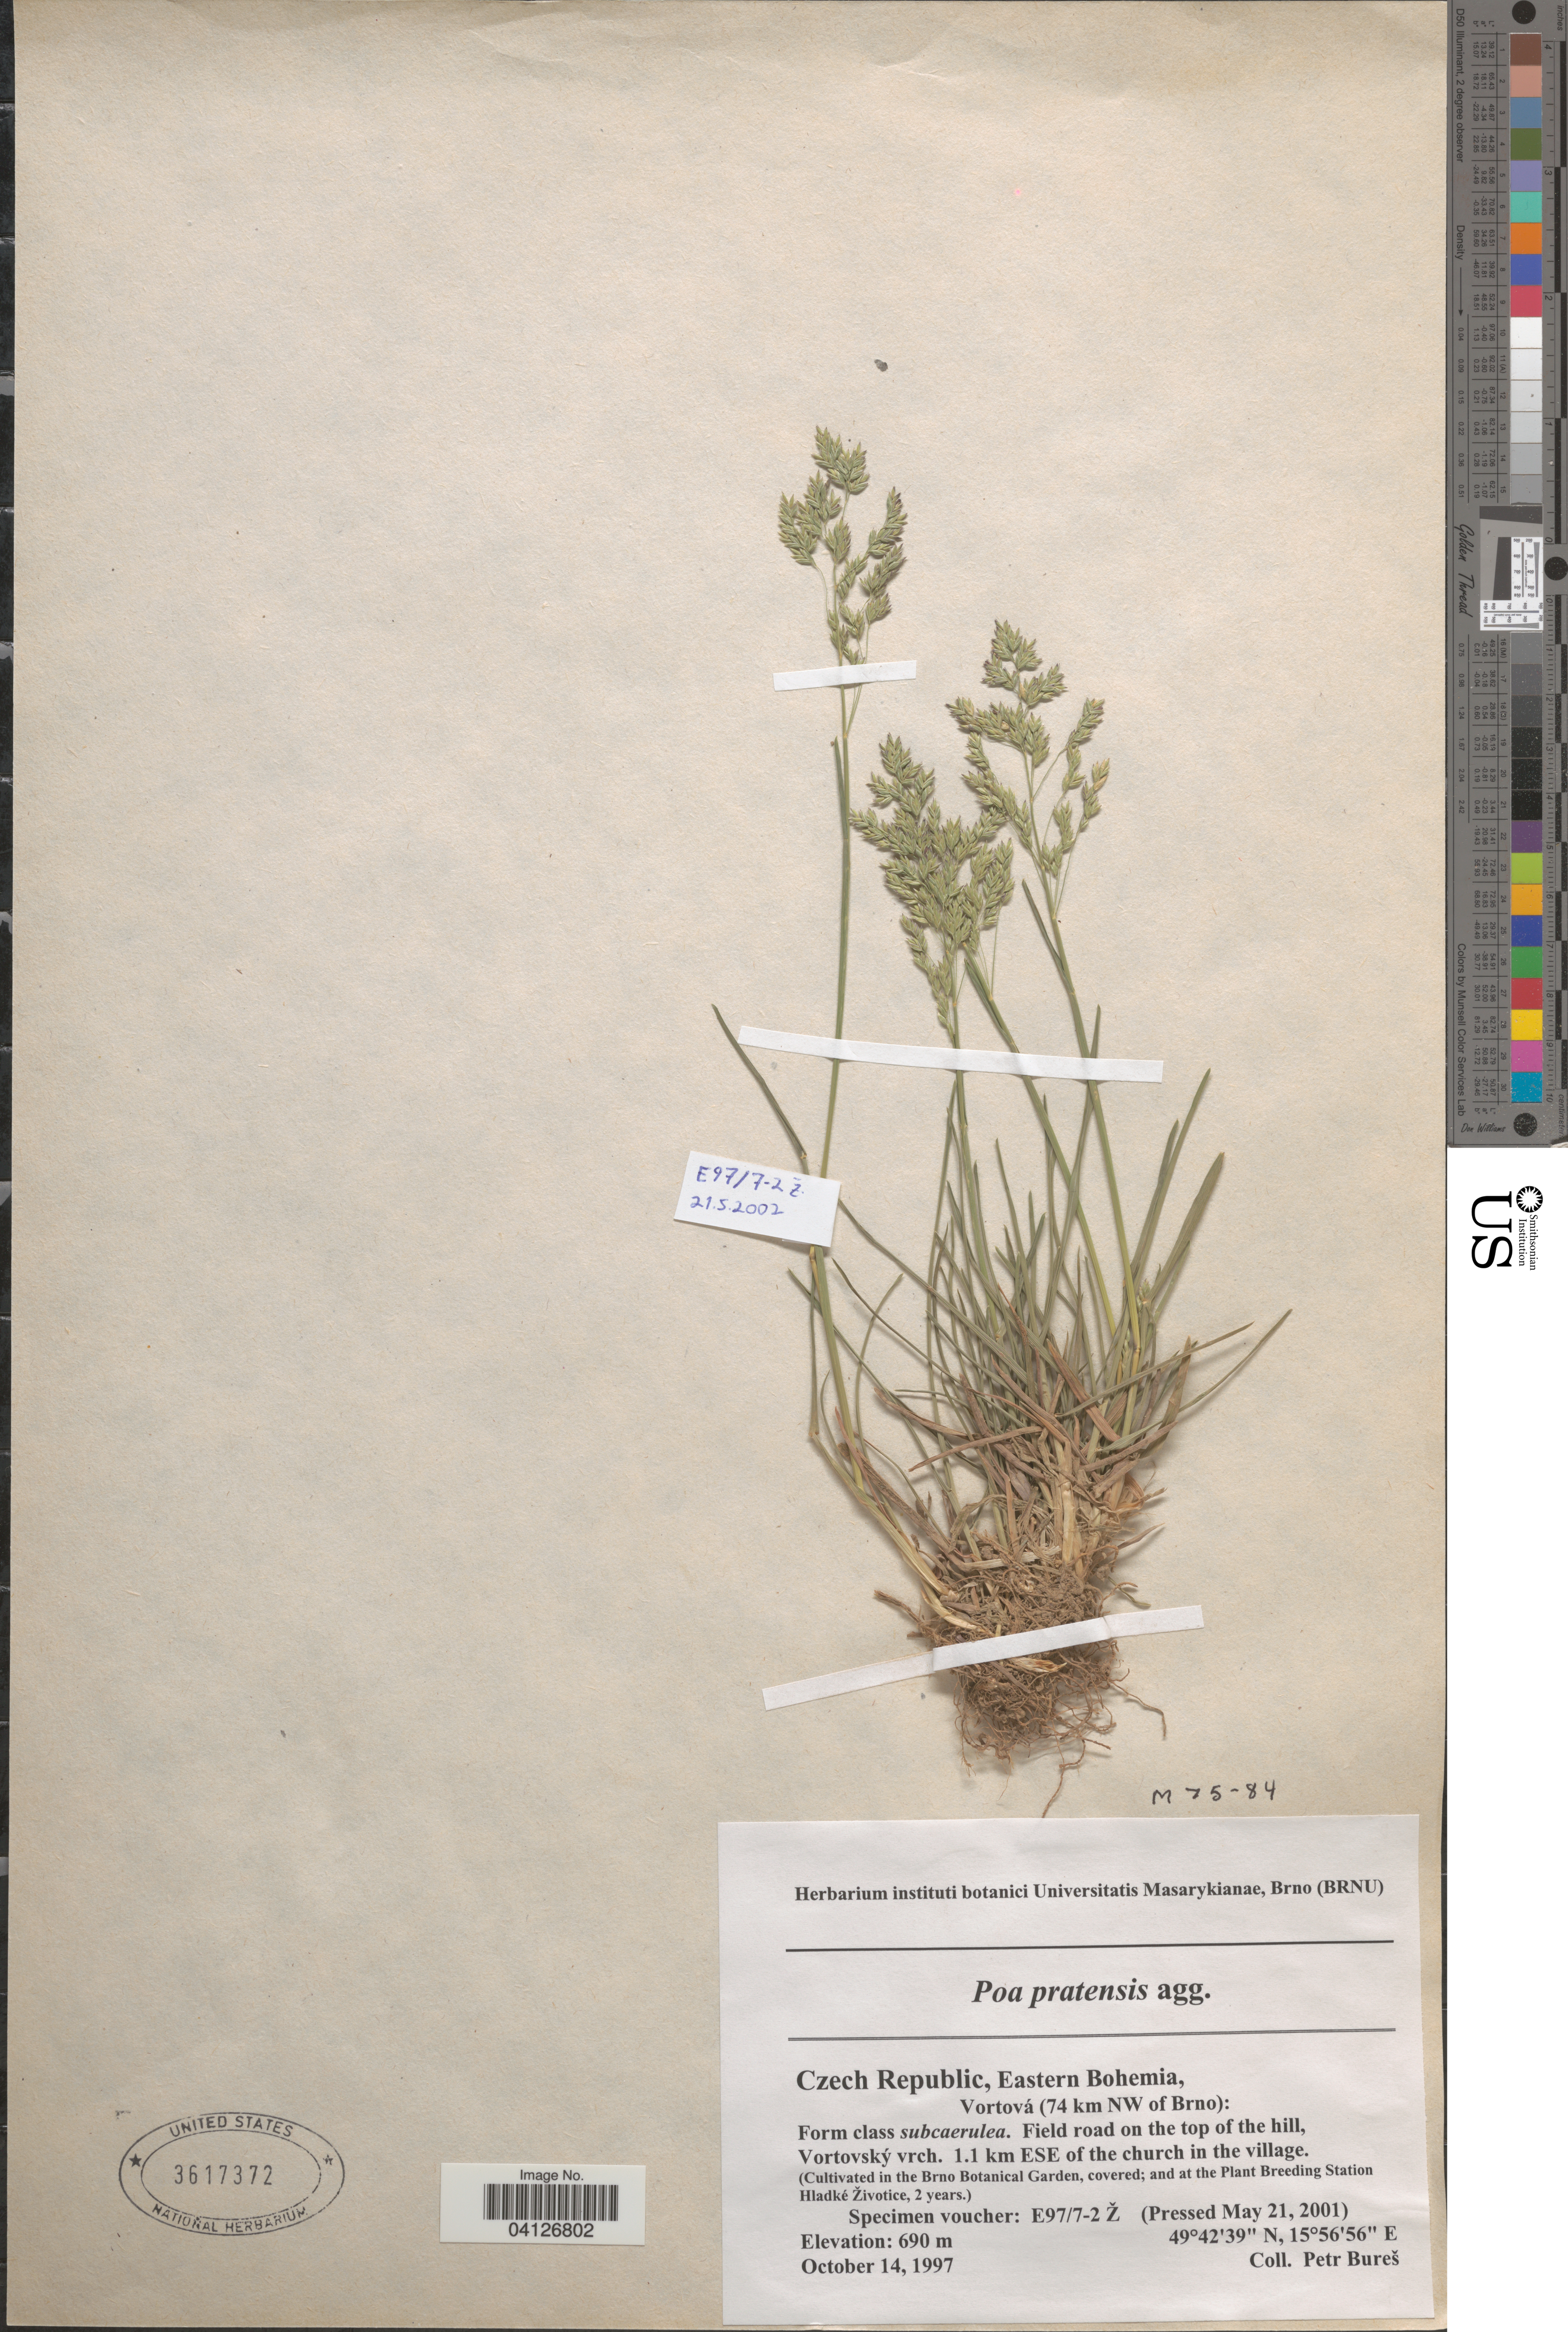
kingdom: Plantae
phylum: Tracheophyta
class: Liliopsida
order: Poales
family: Poaceae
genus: Poa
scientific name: Poa pratensis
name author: L.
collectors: Ex herb. instituti botanici Universitatis Masarykianae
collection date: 2001-05-21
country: Czechia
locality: In the Brno Botanical Garden, covered; and at the Plant Breeding Station Hladké Životice, 2 years.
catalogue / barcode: US 3617372